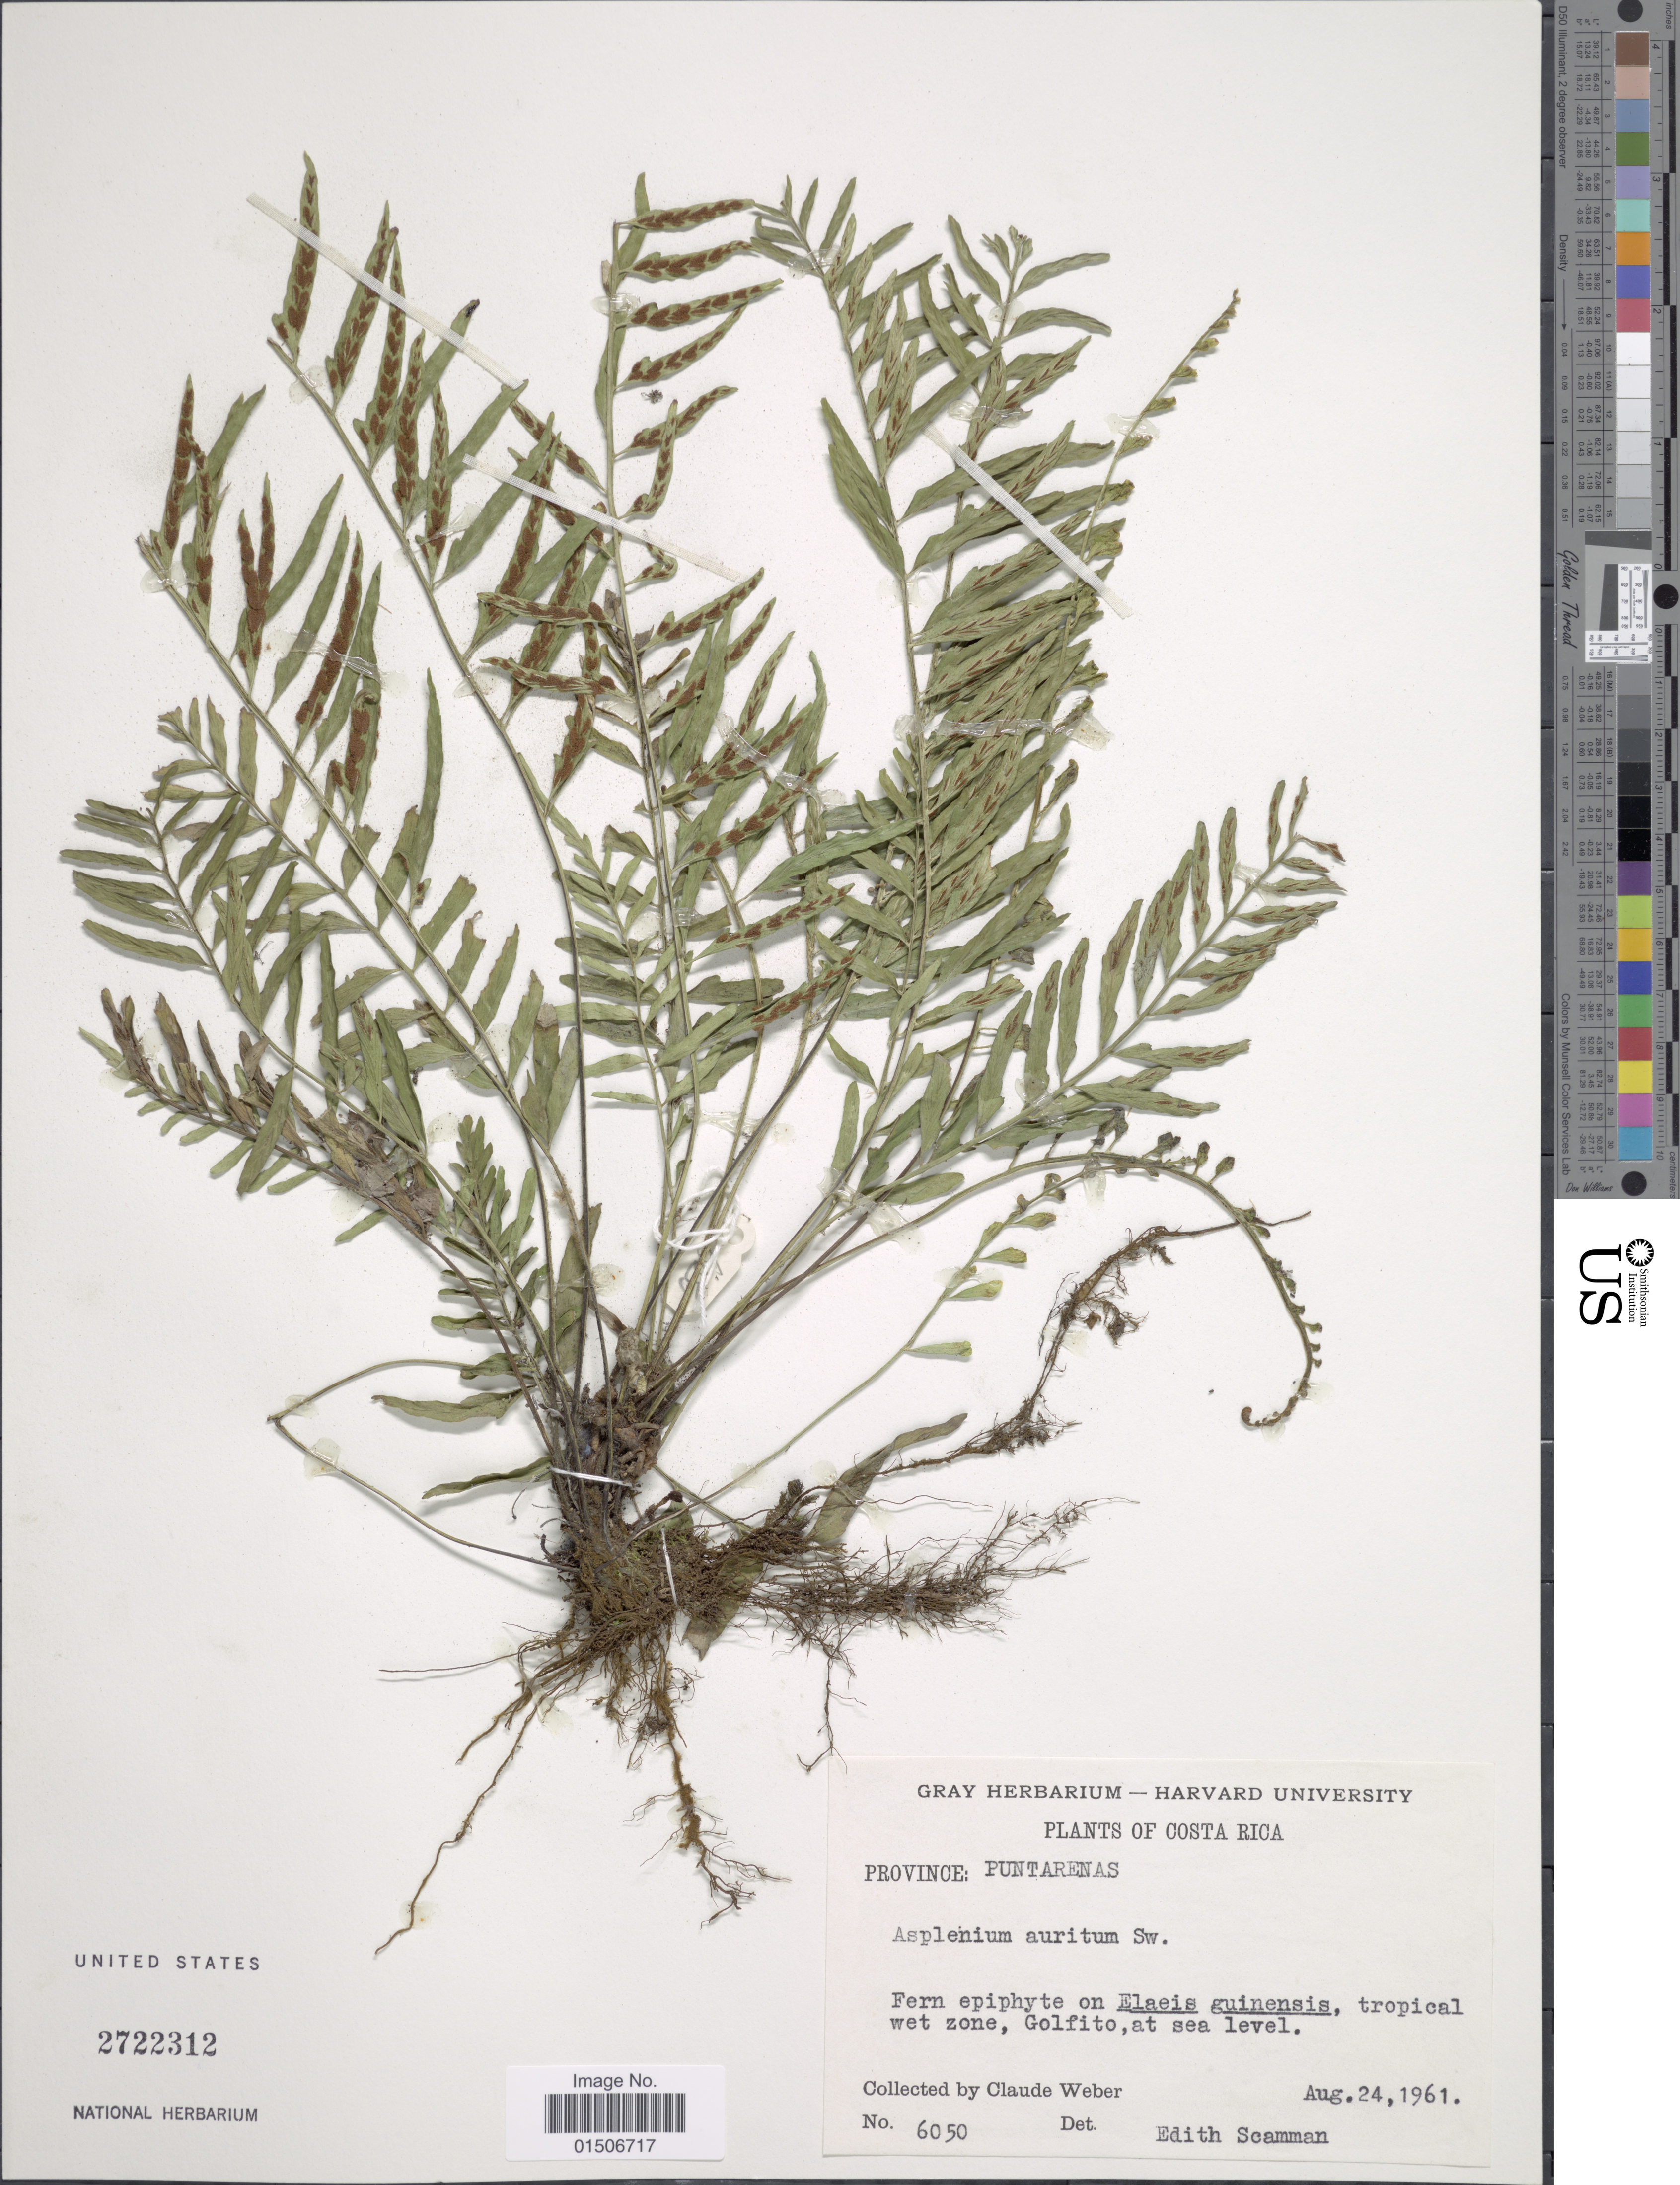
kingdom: Plantae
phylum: Tracheophyta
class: Polypodiopsida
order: Polypodiales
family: Aspleniaceae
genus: Asplenium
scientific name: Asplenium levyi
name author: E. Fourn.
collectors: C. Weber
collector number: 6050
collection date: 1961-08-24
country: Costa Rica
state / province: Puntarenas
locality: Fern epiphyte on Elaesis guinensis, tropical wet zone, Golfito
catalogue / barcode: US 2722312